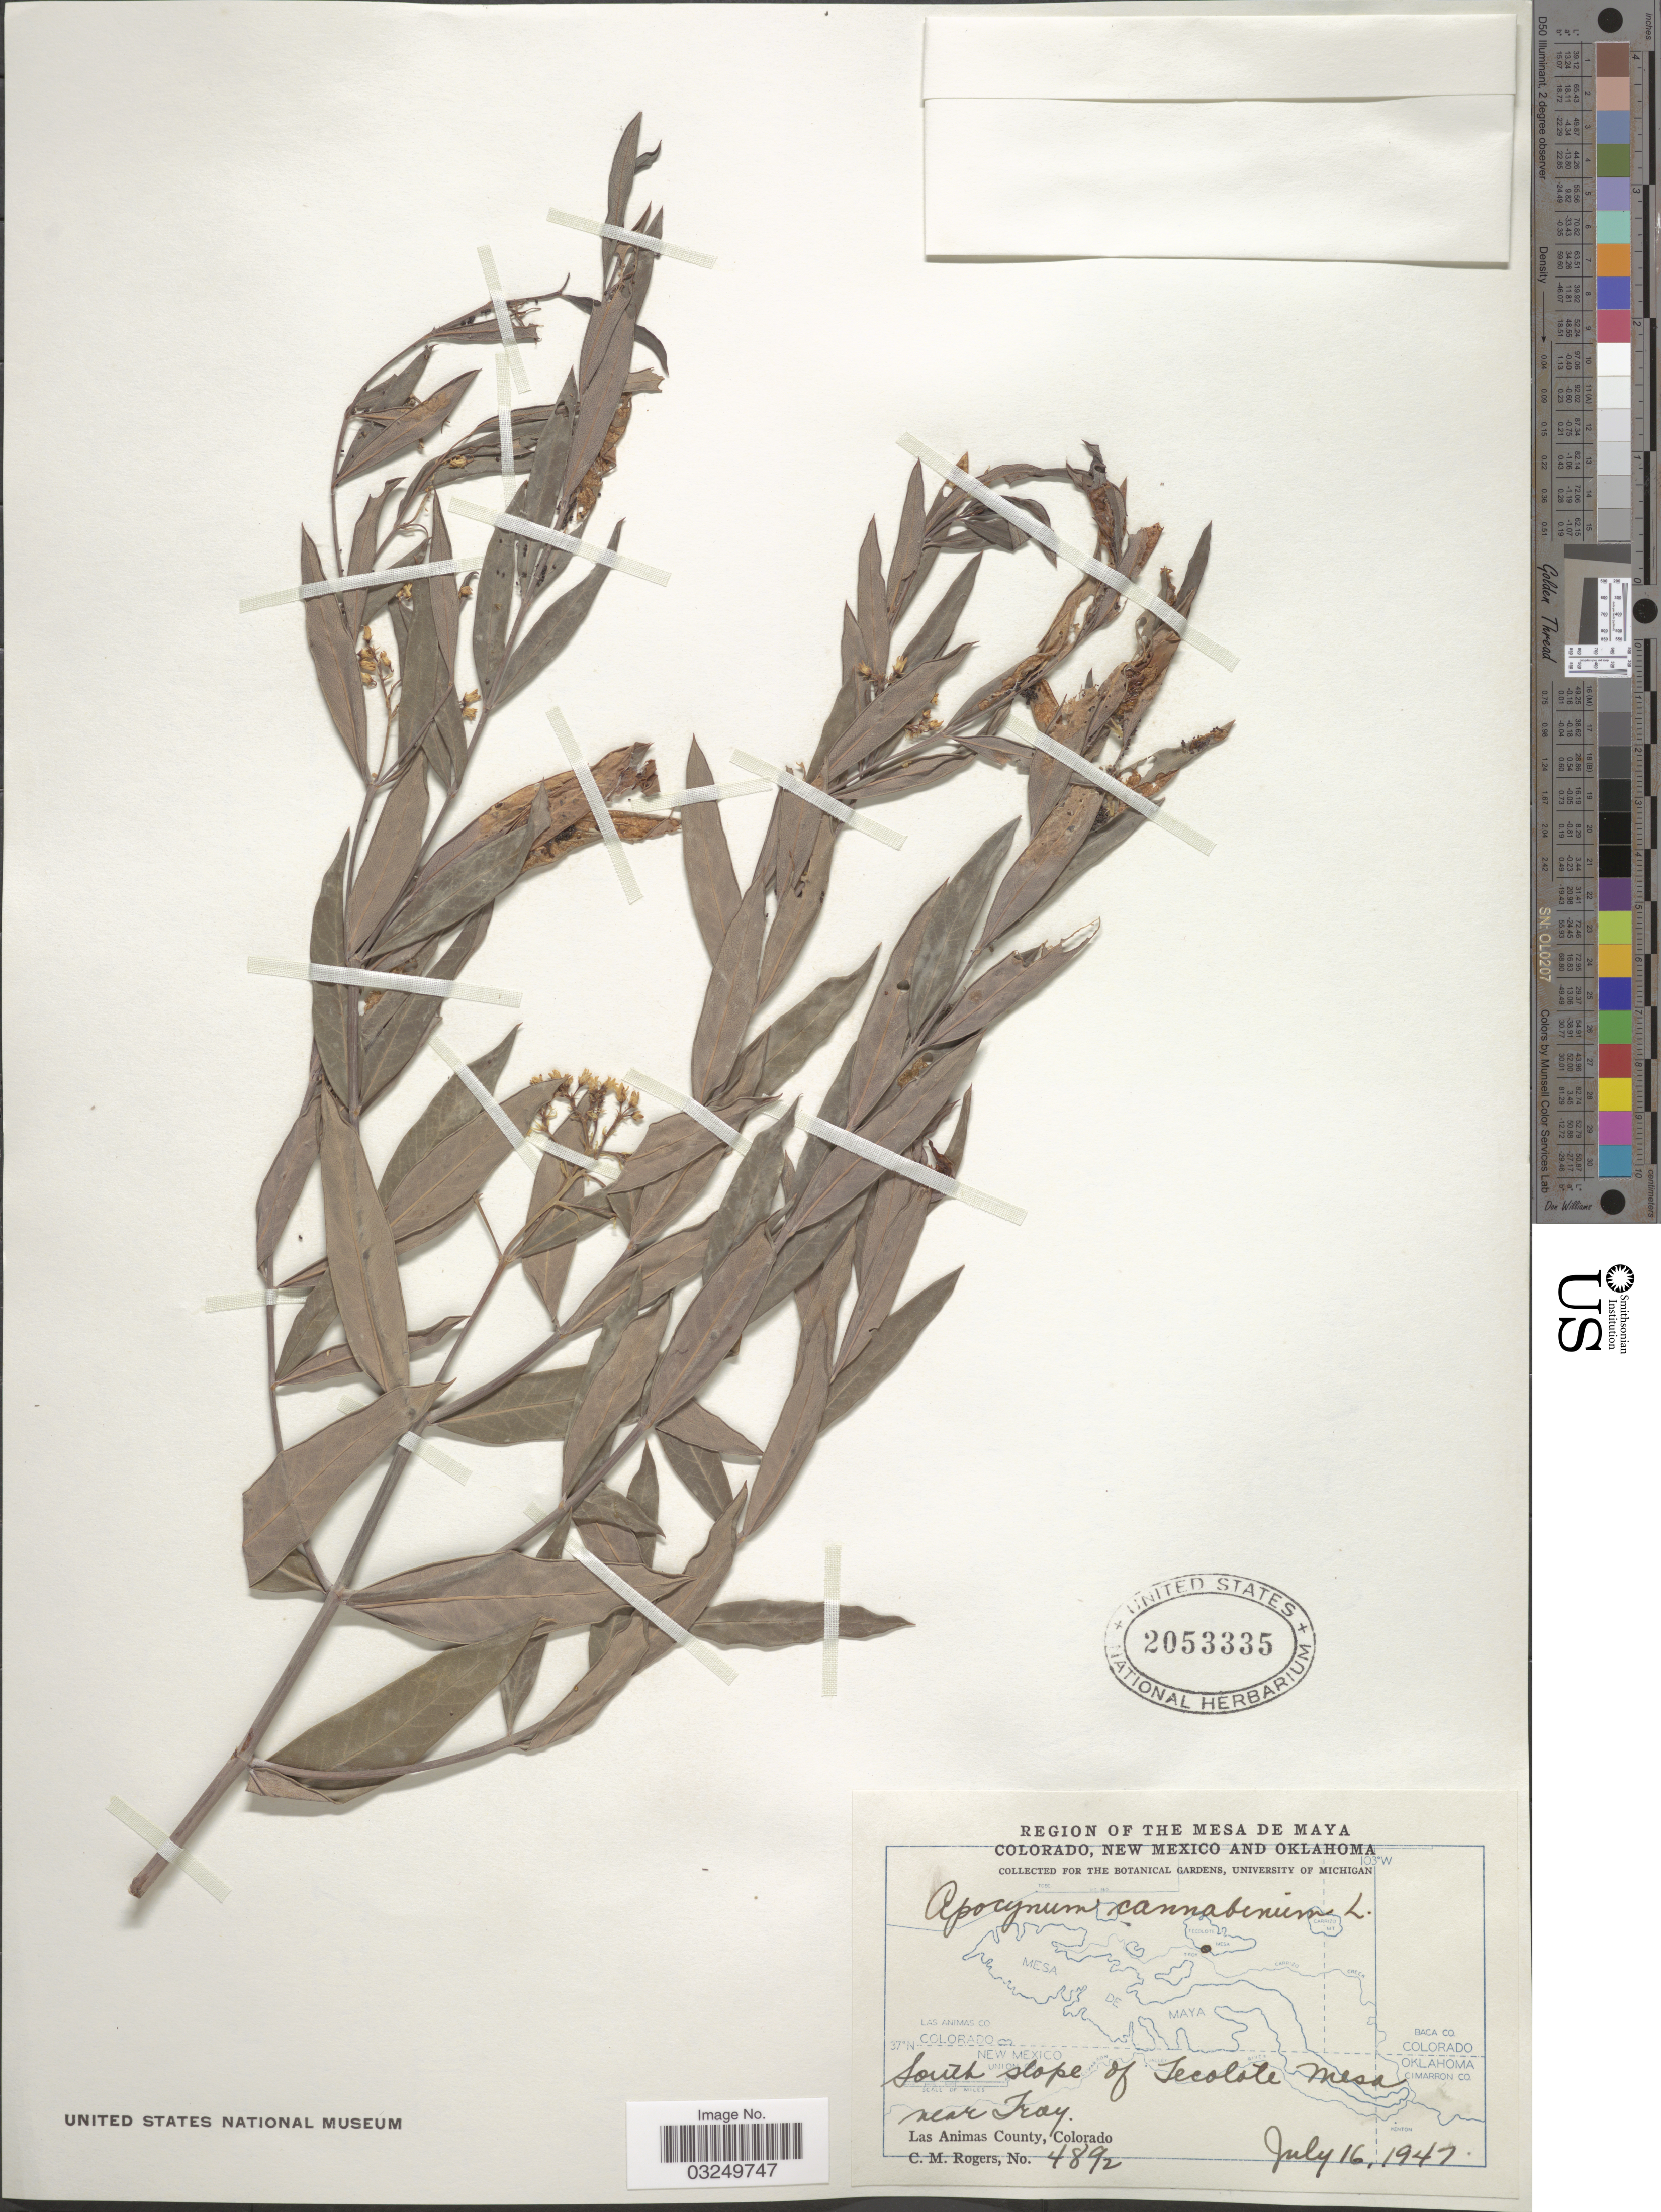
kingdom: Plantae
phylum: Tracheophyta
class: Magnoliopsida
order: Gentianales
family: Apocynaceae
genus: Apocynum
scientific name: Apocynum cannabinum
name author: L.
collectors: C. M. Rogers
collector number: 4892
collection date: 1947-07-16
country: United States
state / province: Colorado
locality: Mesa de Maya. South slope of Tecolote Mesa near Troy. Las Animas County.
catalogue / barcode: US 2053335